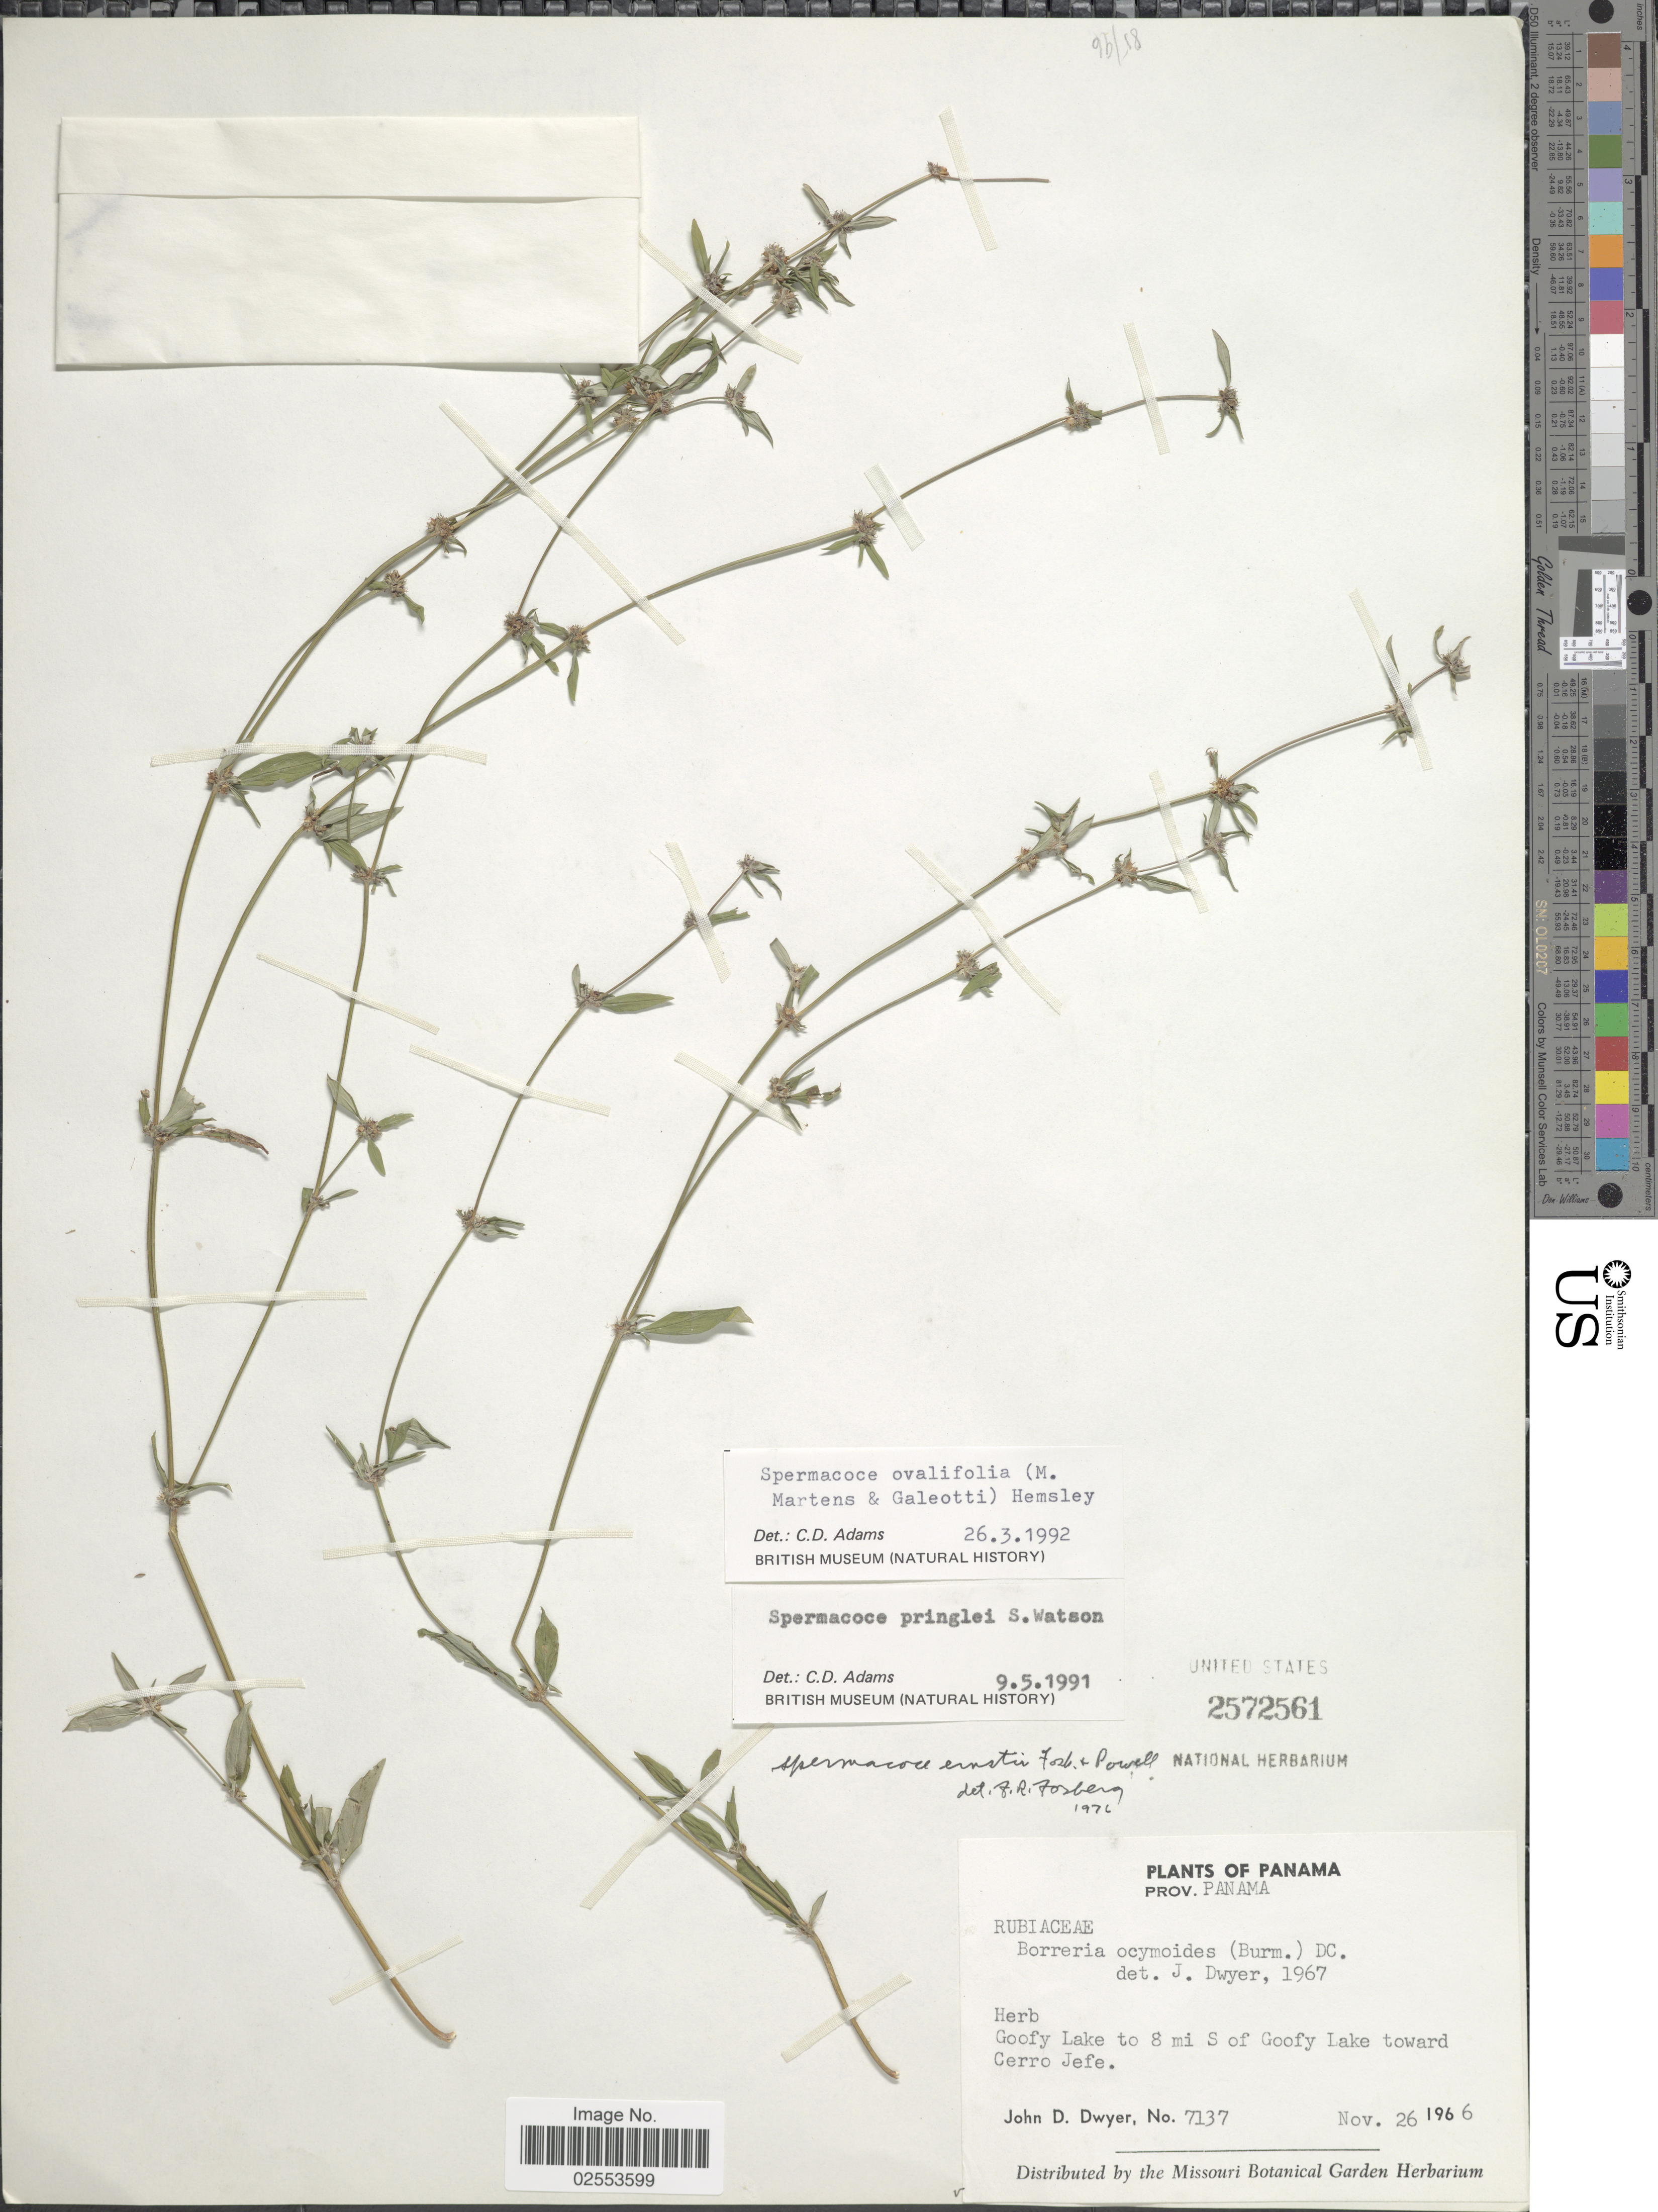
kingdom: Plantae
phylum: Tracheophyta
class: Magnoliopsida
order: Gentianales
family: Rubiaceae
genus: Spermacoce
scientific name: Spermacoce ovalifolia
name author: (M. Martens & Galeotti) Hemsl.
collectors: J. D. Dwyer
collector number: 7137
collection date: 1966-11-26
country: Panama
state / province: Panamá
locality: Goofy Lake to 8 mi S of Goofy Lake toward Cerro Jefe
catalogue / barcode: US 2572561